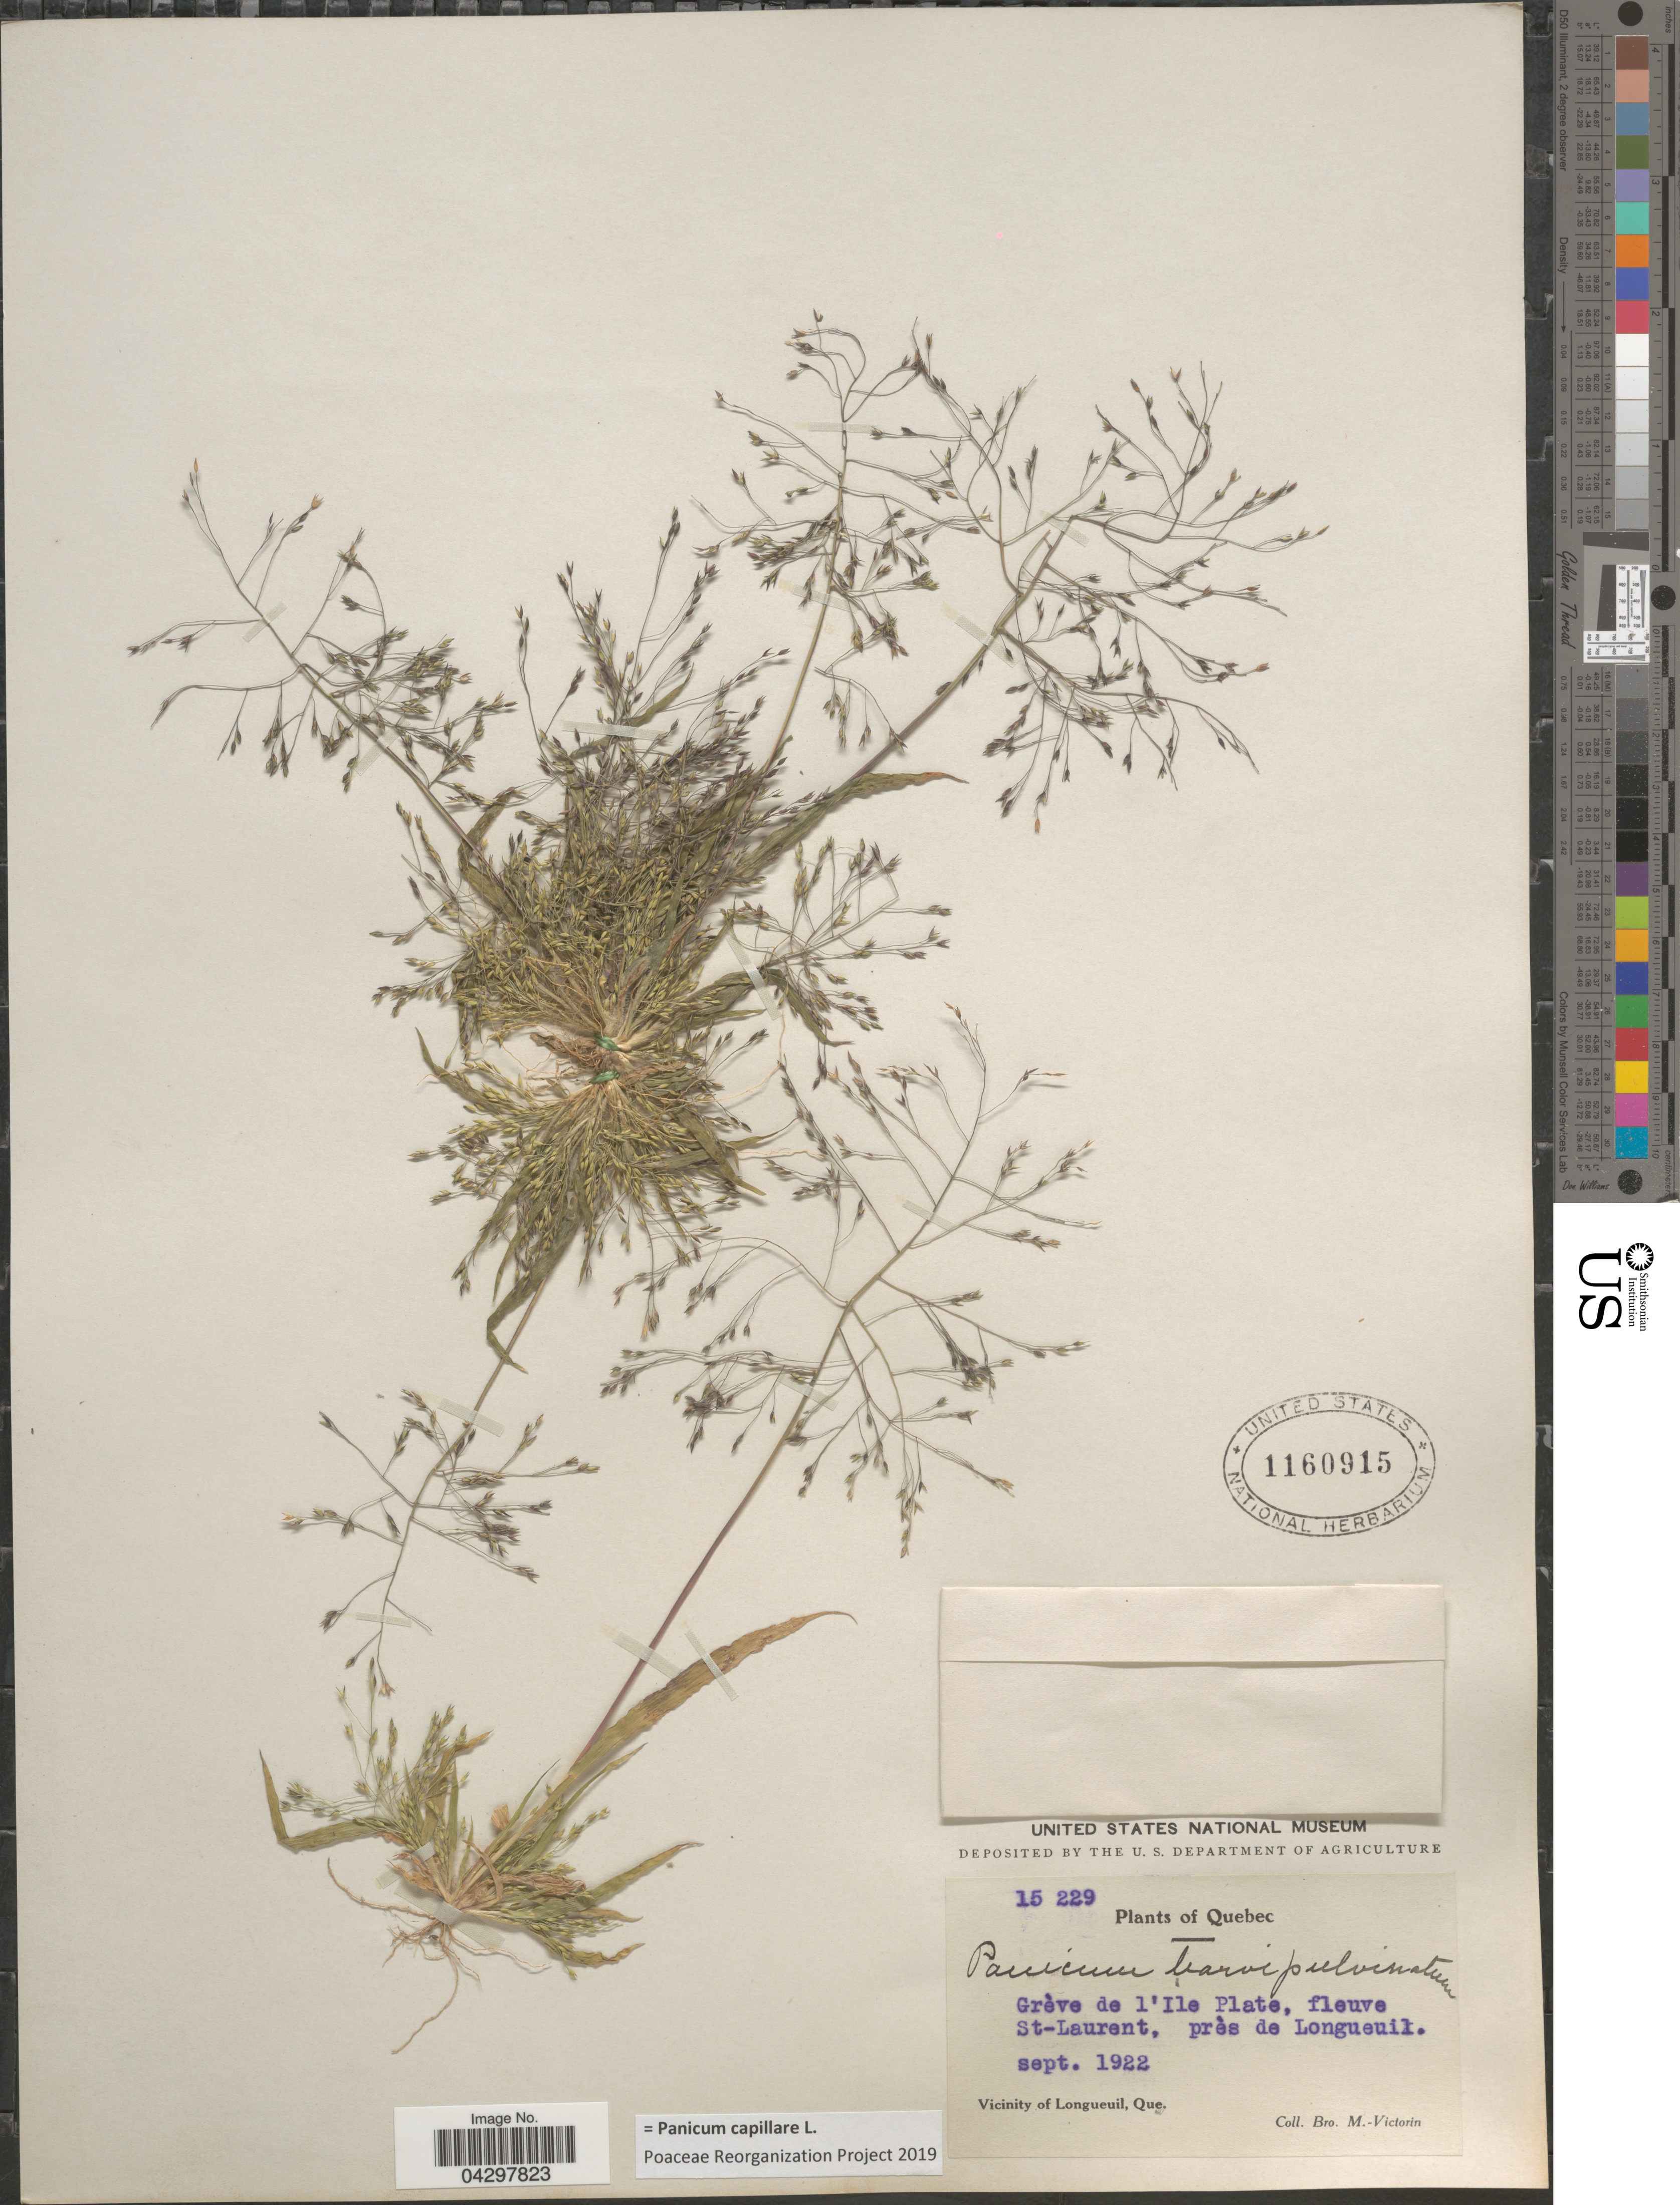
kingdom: Plantae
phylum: Tracheophyta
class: Liliopsida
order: Poales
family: Poaceae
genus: Panicum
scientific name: Panicum capillare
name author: L.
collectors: Fr. Marie-Victorin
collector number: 15229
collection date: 1922-09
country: Canada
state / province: Quebec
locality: Grève de l'Ile Plate, fleuve St-Laurent, près de Longueuil. Vicinity of Longueuil.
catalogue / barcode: US 1160915